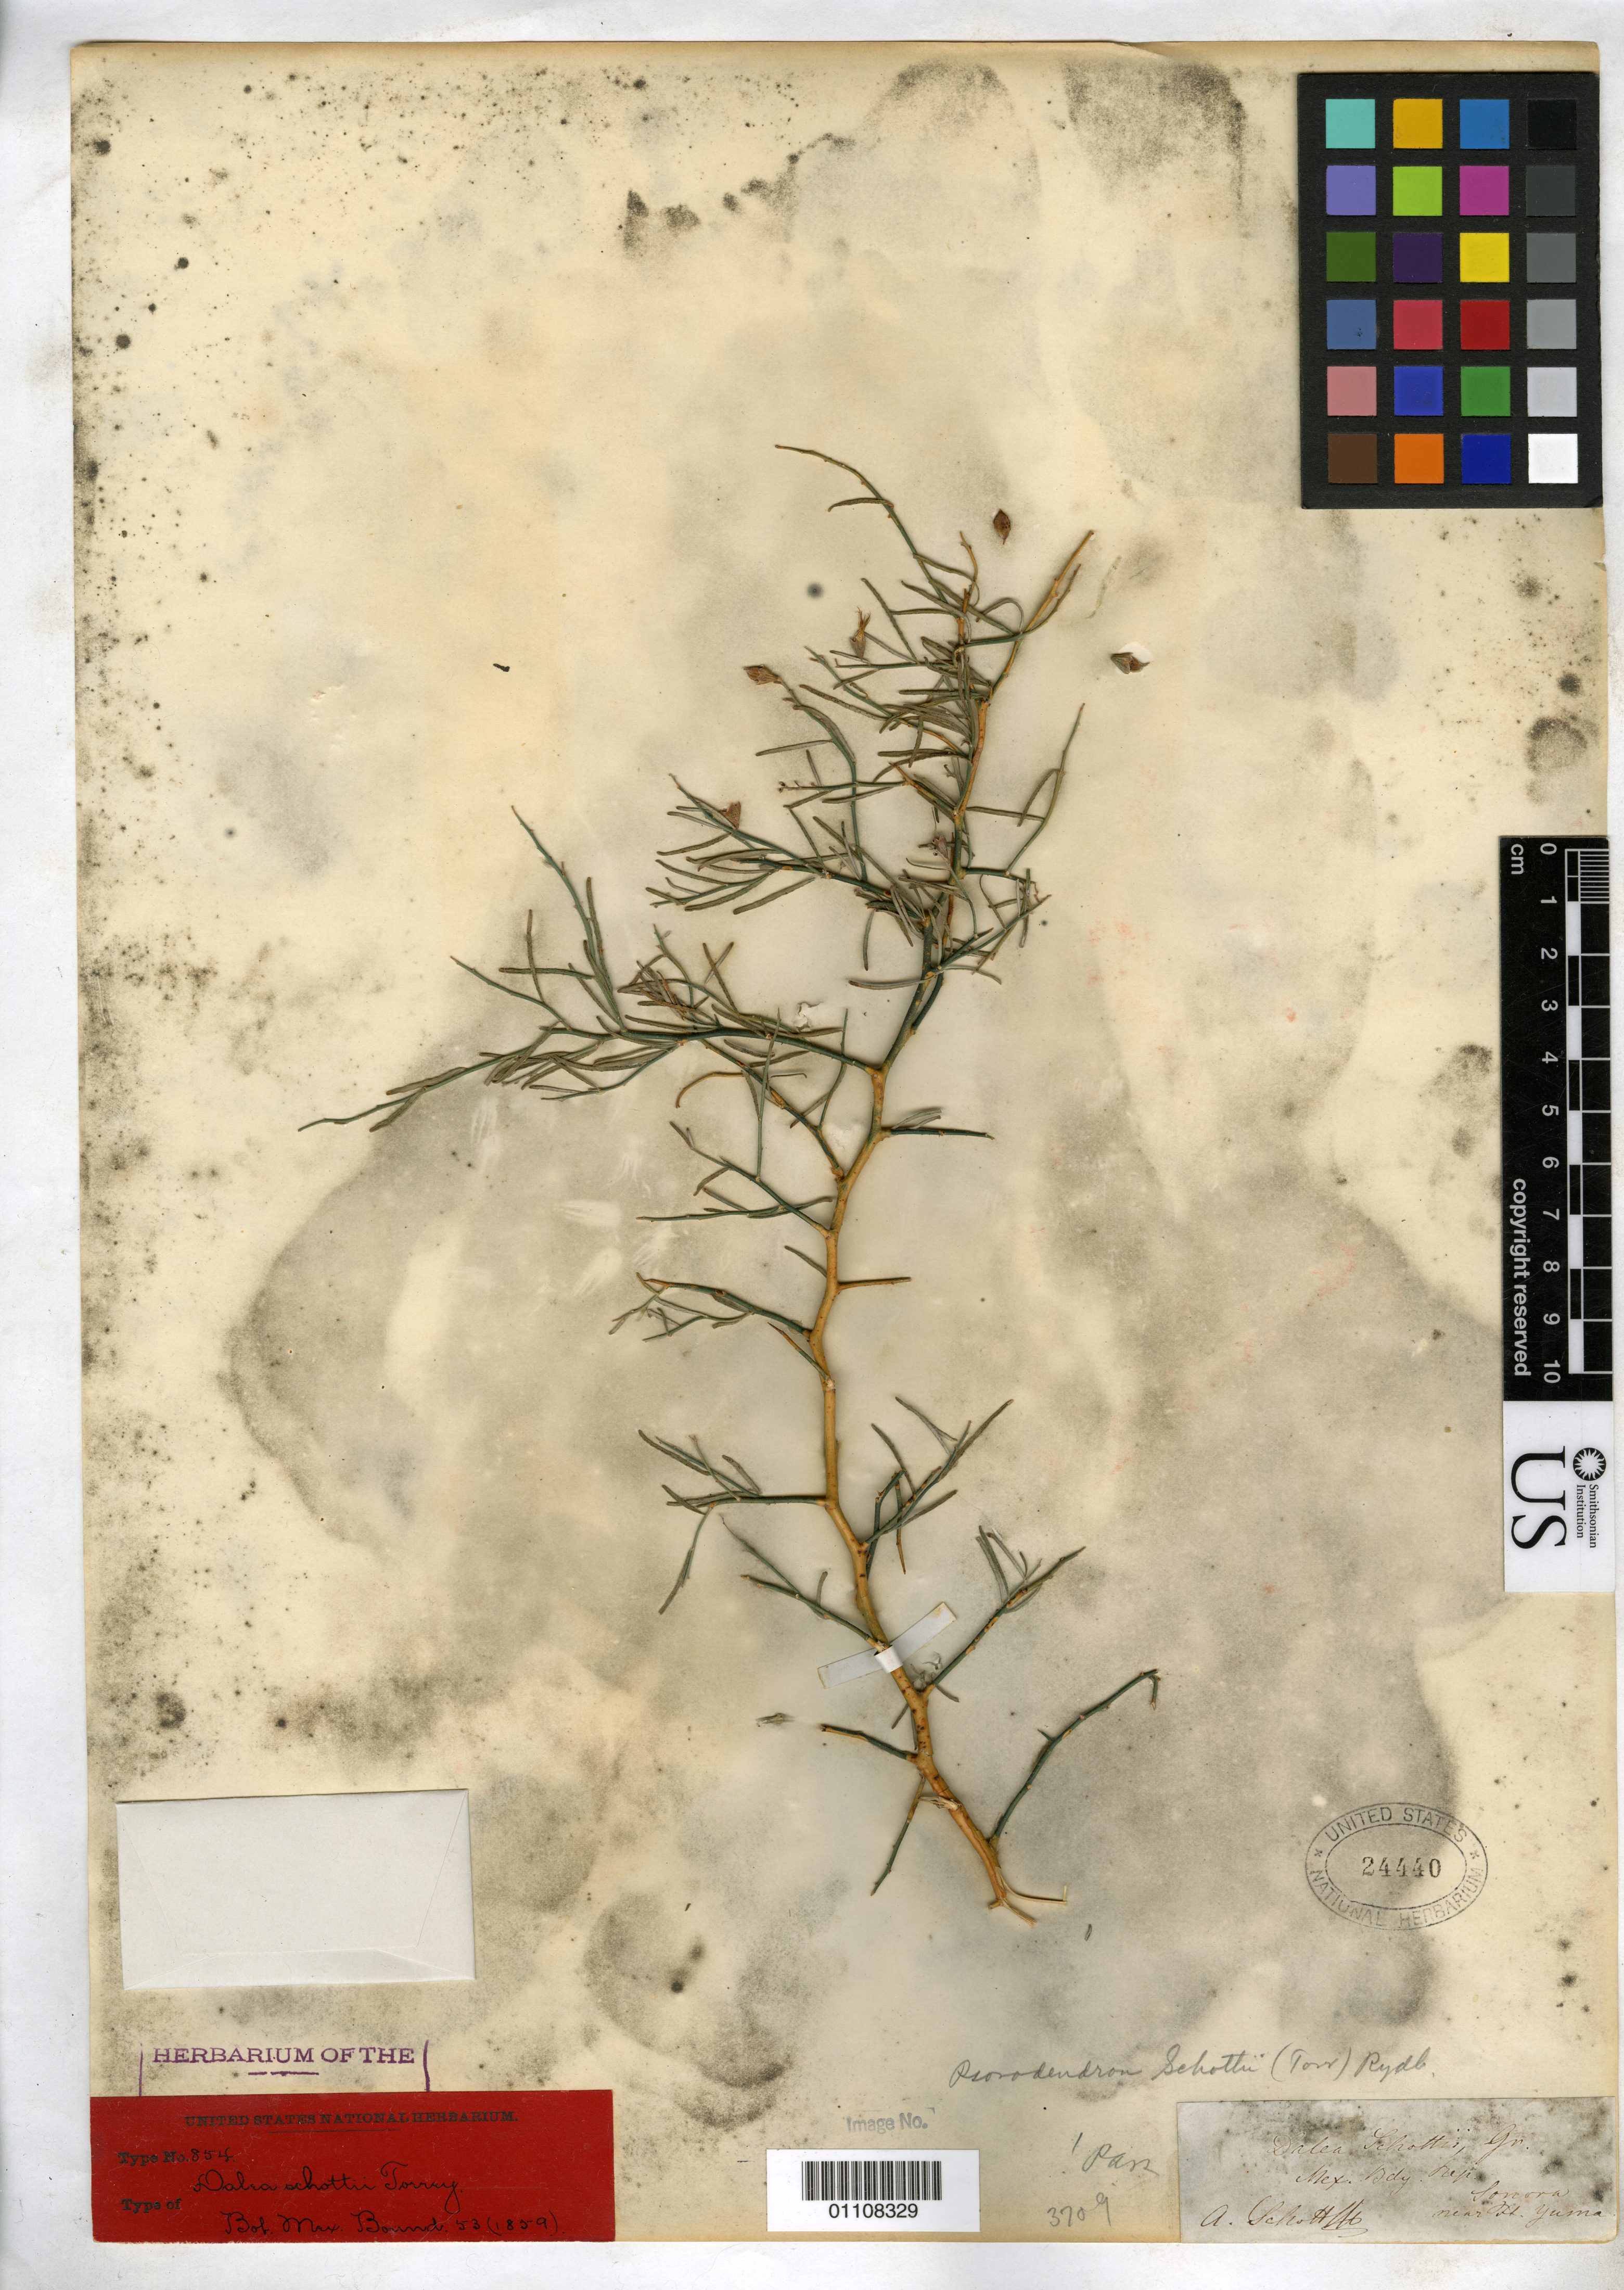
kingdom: Plantae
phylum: Tracheophyta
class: Magnoliopsida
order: Fabales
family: Fabaceae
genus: Dalea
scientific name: Dalea schottii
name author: Torr.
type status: Possible Type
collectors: A. C. V. Schott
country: Mexico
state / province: Sonora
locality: Near Fort Yuma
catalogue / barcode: US 24440